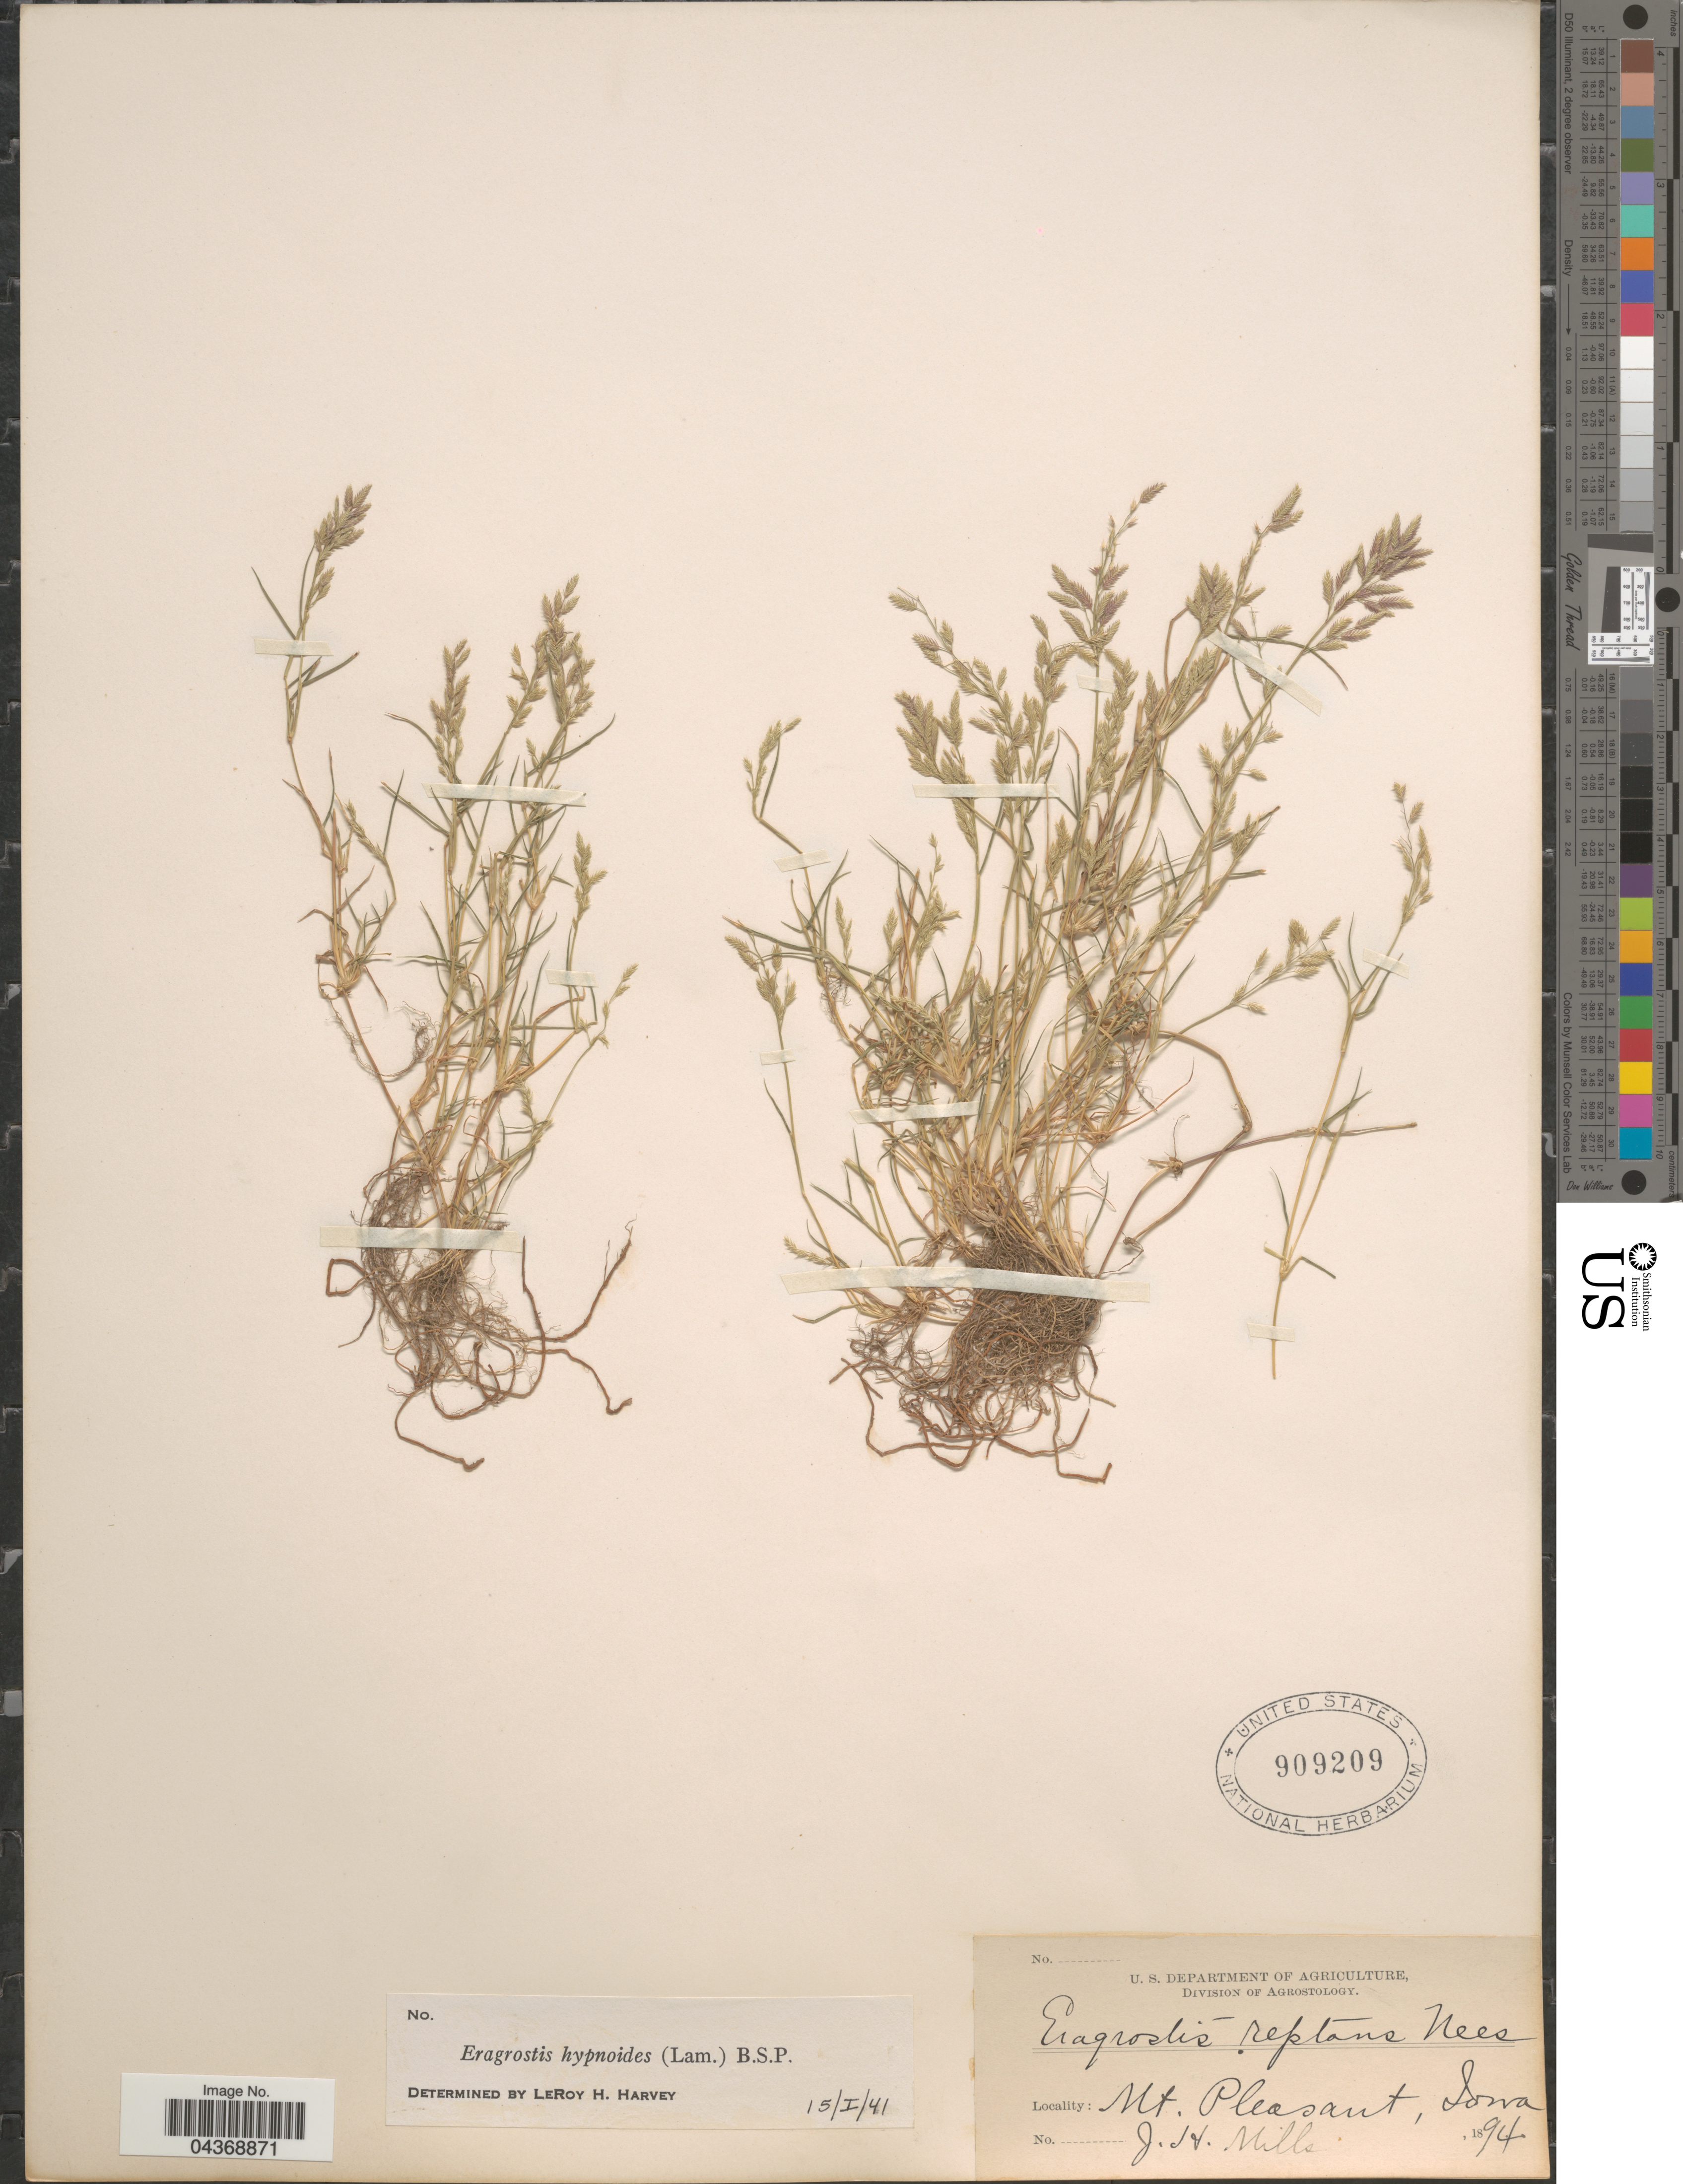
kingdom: Plantae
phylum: Tracheophyta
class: Liliopsida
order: Poales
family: Poaceae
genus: Eragrostis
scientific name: Eragrostis hypnoides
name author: (Lam.) Britton, Stearns & Poggenb.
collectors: J. Mills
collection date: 1894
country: United States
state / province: Iowa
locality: Mt. Pleasant.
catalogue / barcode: US 909209